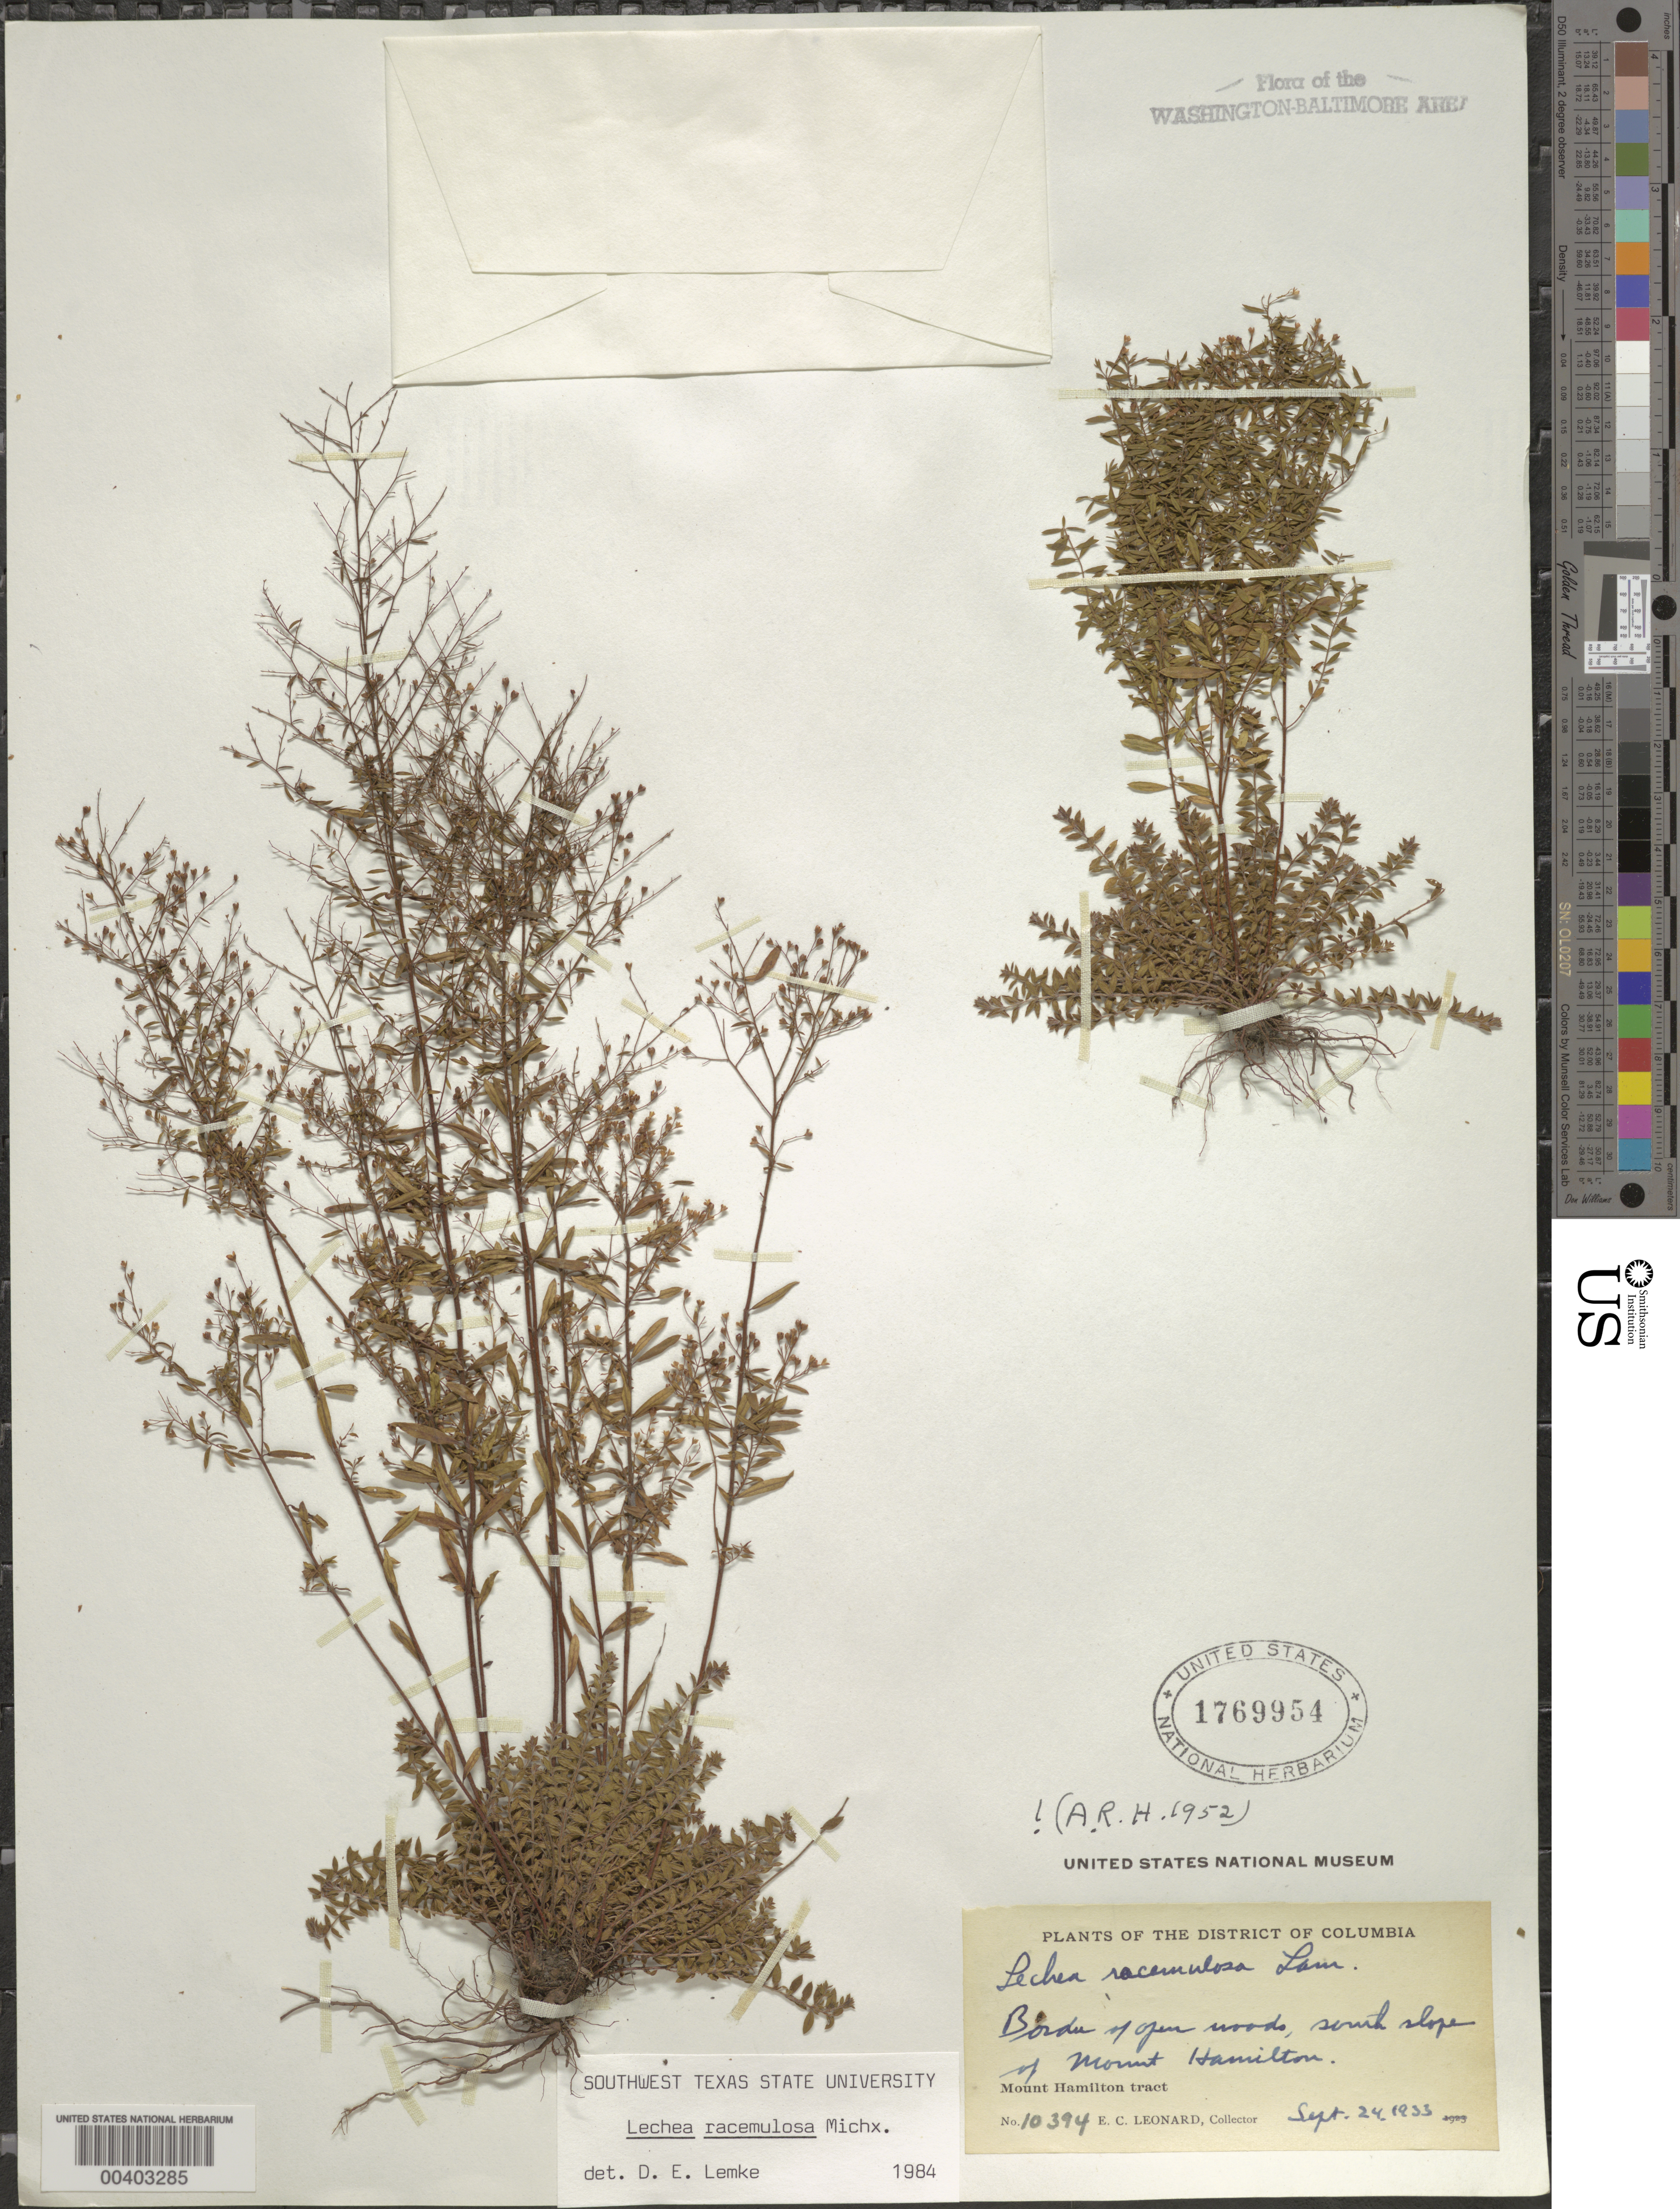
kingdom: Plantae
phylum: Tracheophyta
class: Magnoliopsida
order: Malvales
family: Cistaceae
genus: Lechea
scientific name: Lechea racemulosa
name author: Michx.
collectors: E. C. Leonard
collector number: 10394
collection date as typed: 24 Sep 1933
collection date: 1933-09-24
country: United States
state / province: District of Columbia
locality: Mount Hamilton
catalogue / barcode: US 1769954